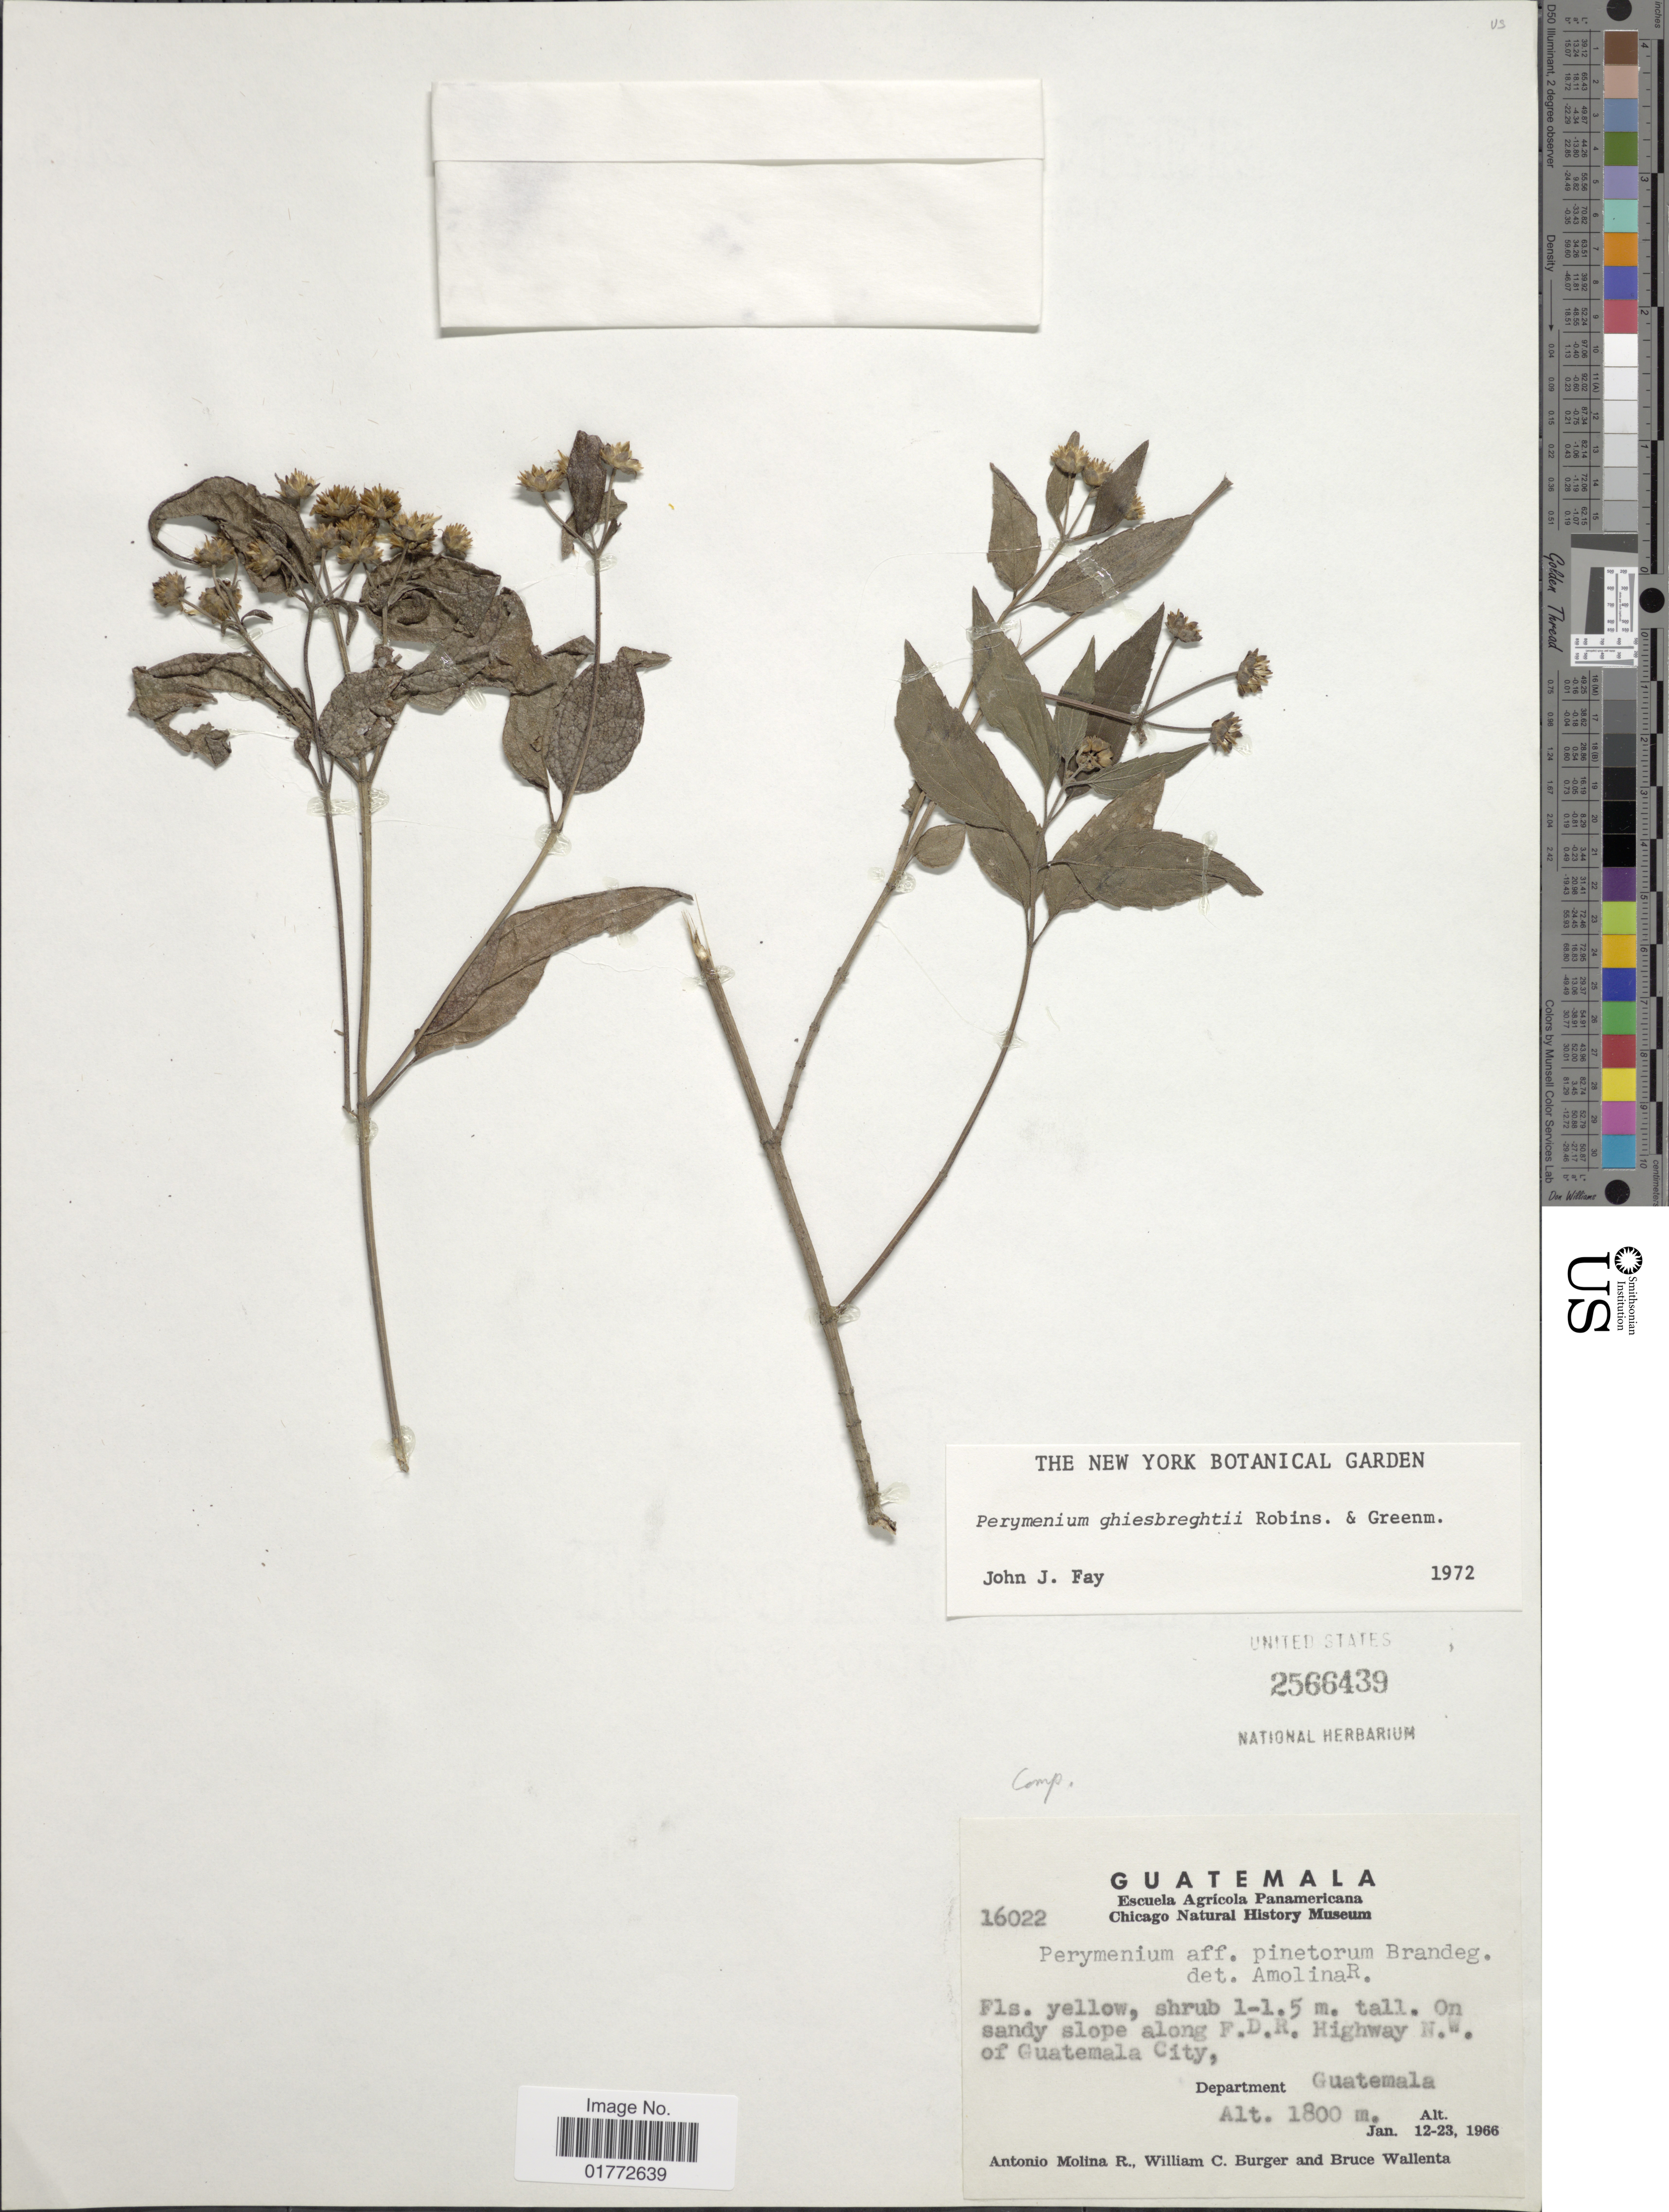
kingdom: Plantae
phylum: Tracheophyta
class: Magnoliopsida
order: Asterales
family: Asteraceae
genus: Perymenium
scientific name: Perymenium ghiesbreghtii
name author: B.L. Rob. & Greenm.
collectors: A. Molina R., W. Burger & B. Wallenta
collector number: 16022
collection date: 1966-01-12/1966-01-23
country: Guatemala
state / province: Guatemala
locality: On sandy slope along F.D.R. Highway N.W. of Guatemala City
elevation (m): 1800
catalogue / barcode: US 2566439